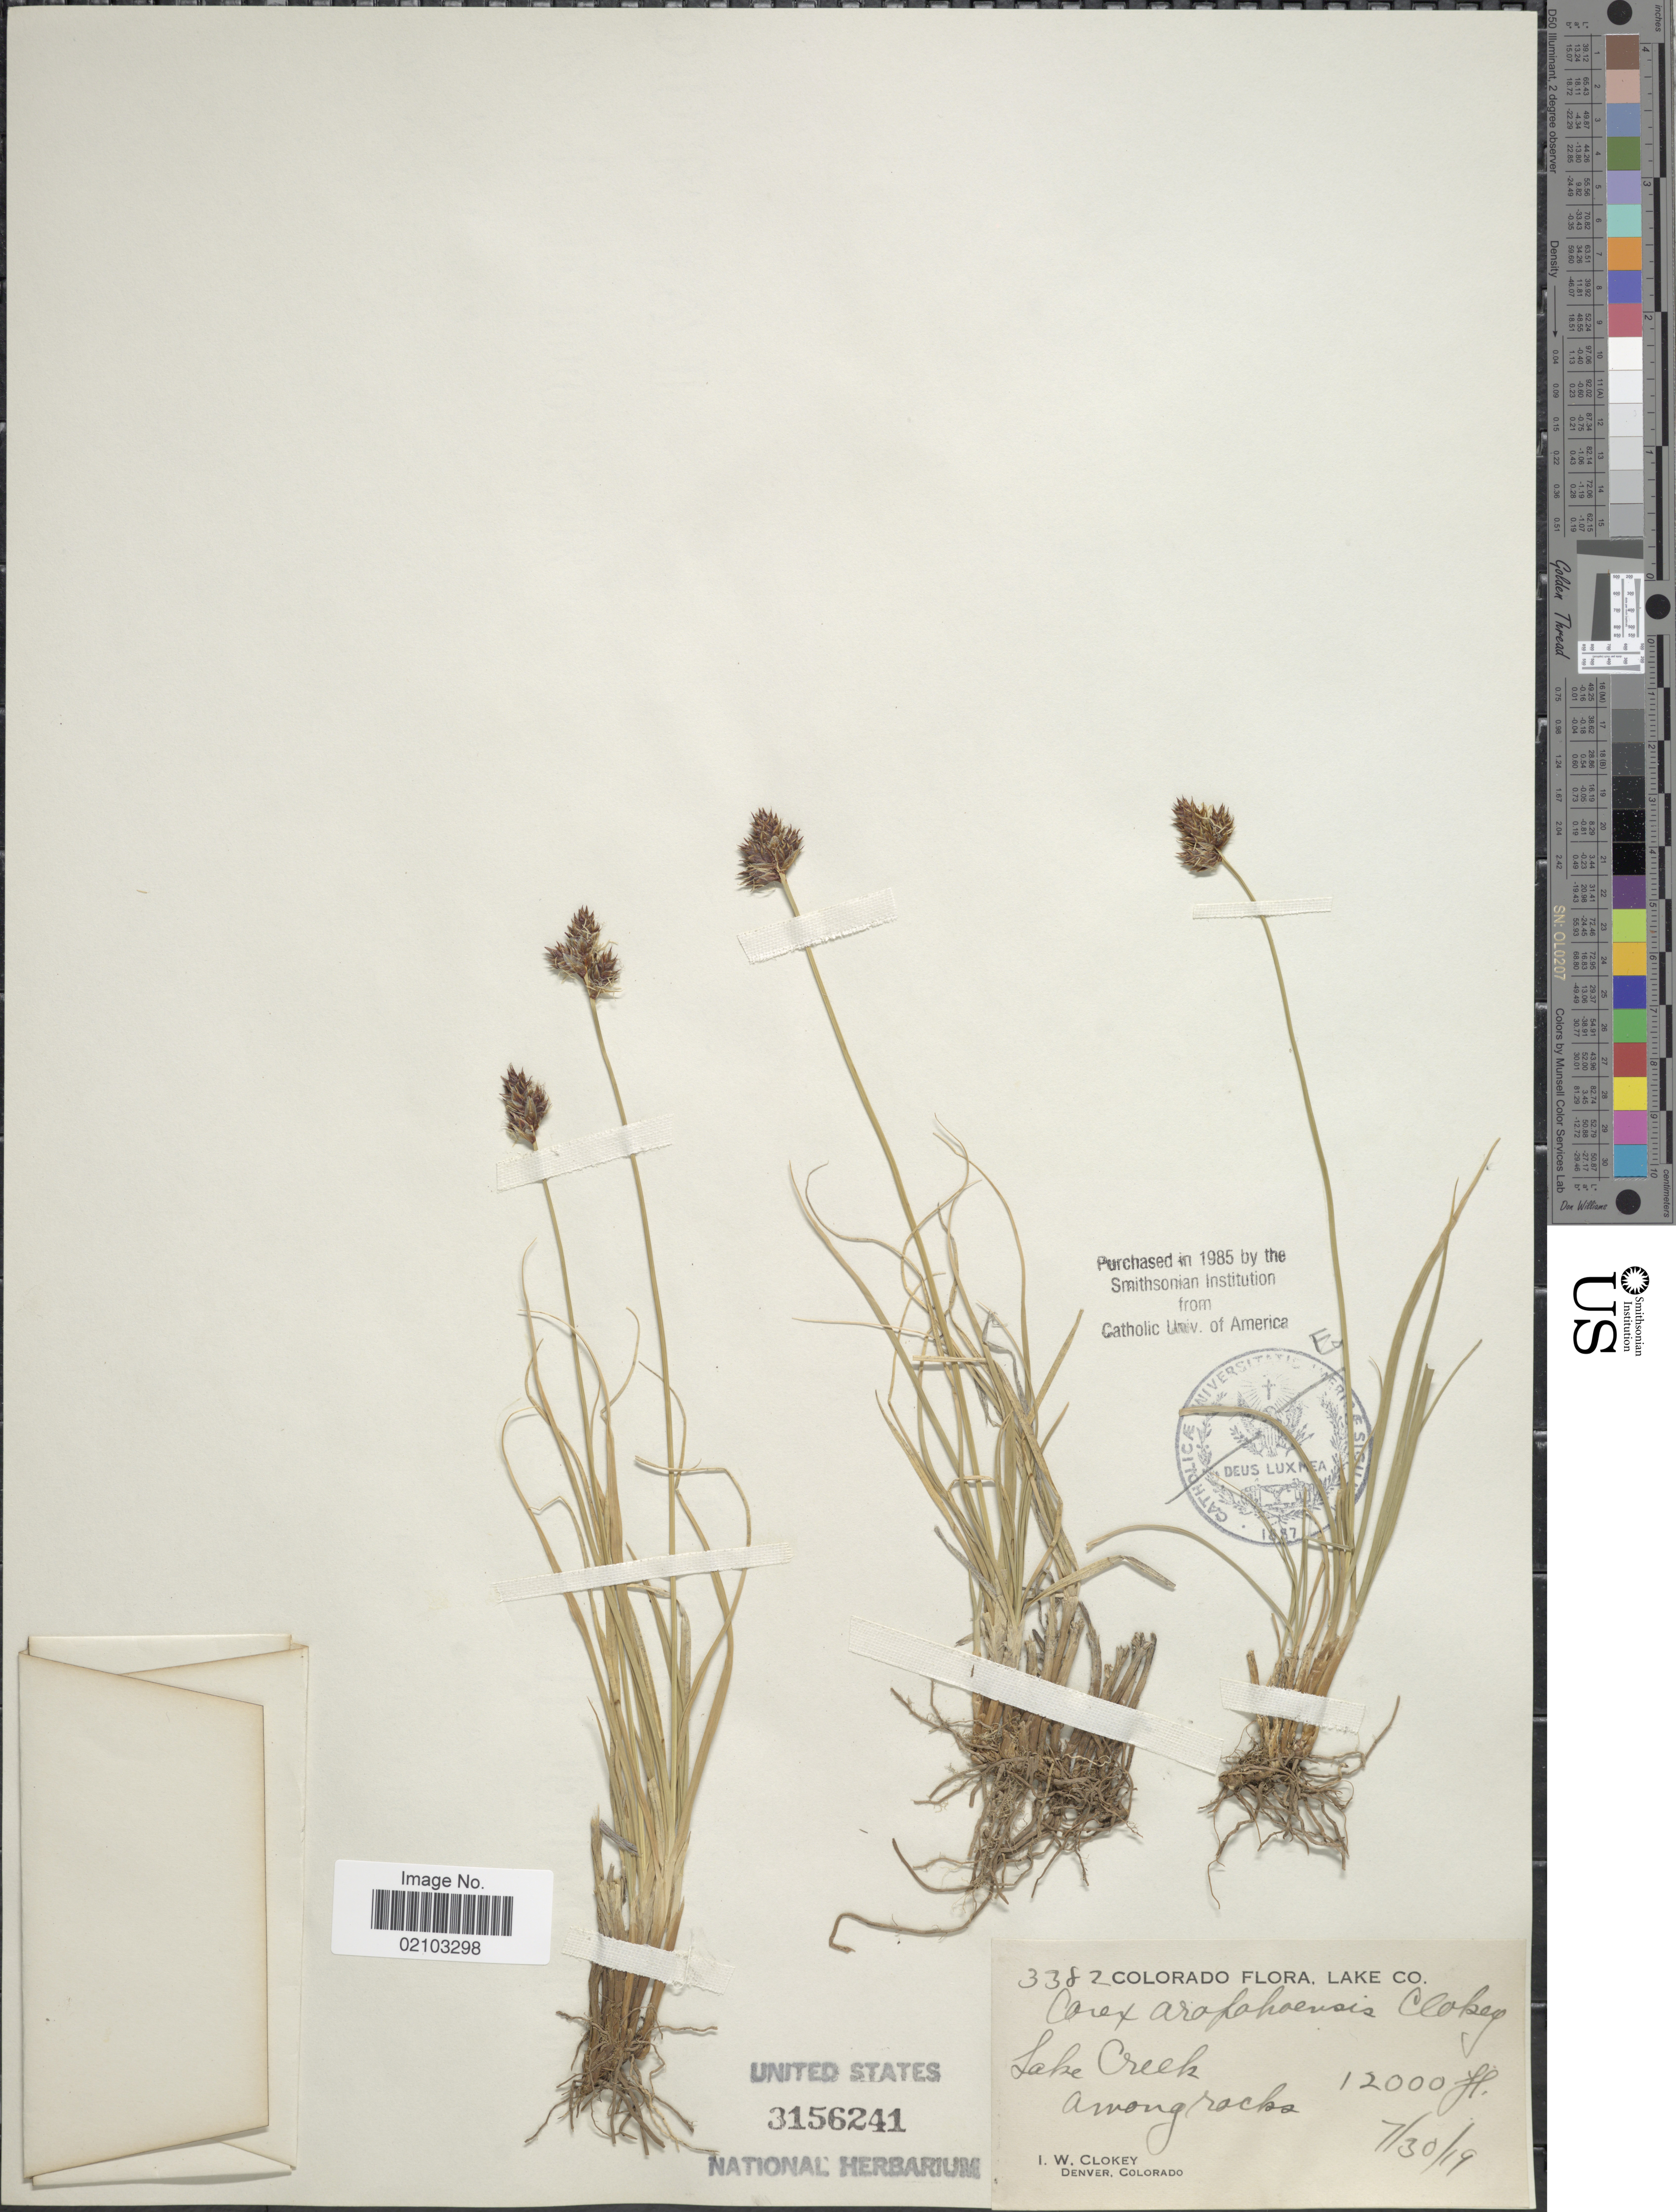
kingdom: Plantae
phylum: Tracheophyta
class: Liliopsida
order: Poales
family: Cyperaceae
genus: Carex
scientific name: Carex arapahoensis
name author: Clokey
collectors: I. W. Clokey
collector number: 3382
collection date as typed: Transcribed d/m/y: 30/7/19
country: United States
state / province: Colorado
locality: Lake Co. Lake Creek. Among rocks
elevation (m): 3658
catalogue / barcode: US 3156241